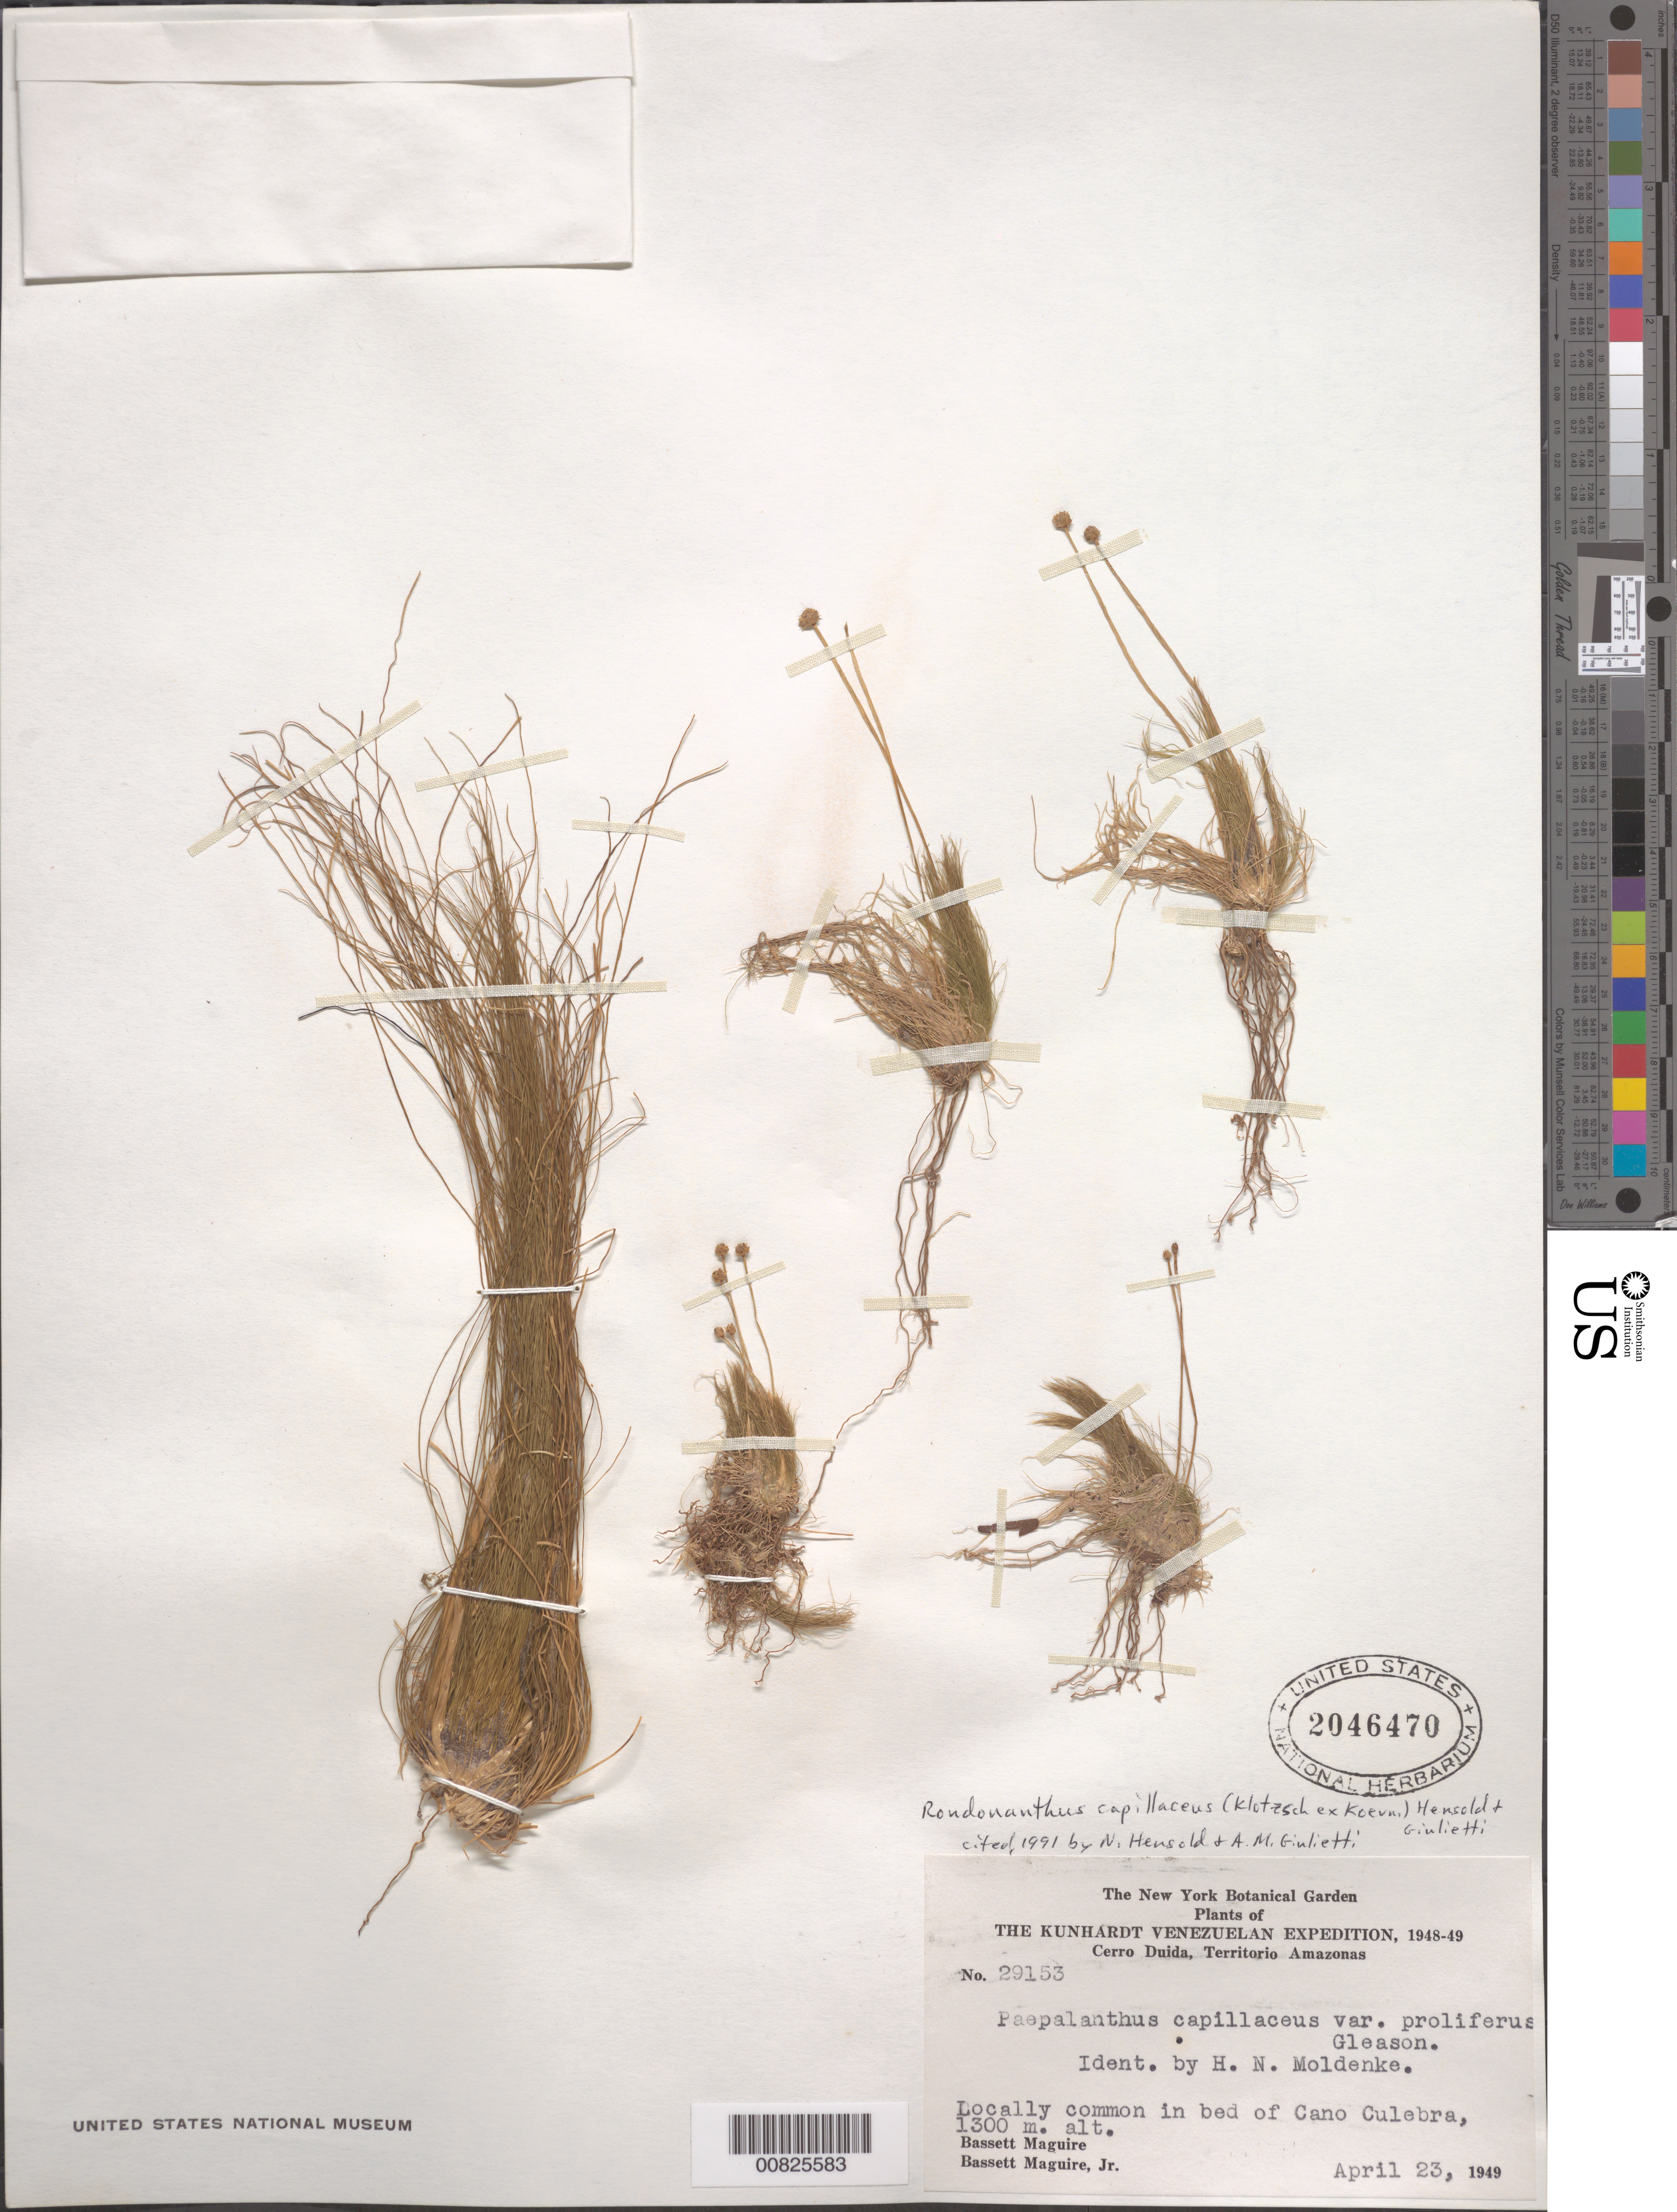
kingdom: Plantae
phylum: Tracheophyta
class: Liliopsida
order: Poales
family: Eriocaulaceae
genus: Rondonanthus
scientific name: Rondonanthus capillaceus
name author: (Klotzsch ex Körn.) Hensold & Giul.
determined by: Moldenke, H. N.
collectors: B. Maguire & B. Maguire Jr.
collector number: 29153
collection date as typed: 23-Apr-49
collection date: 1949-04-23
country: Venezuela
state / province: Amazonas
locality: Cerro Duida, Caño Culebra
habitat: Bed of caño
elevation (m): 1300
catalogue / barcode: US 2046470